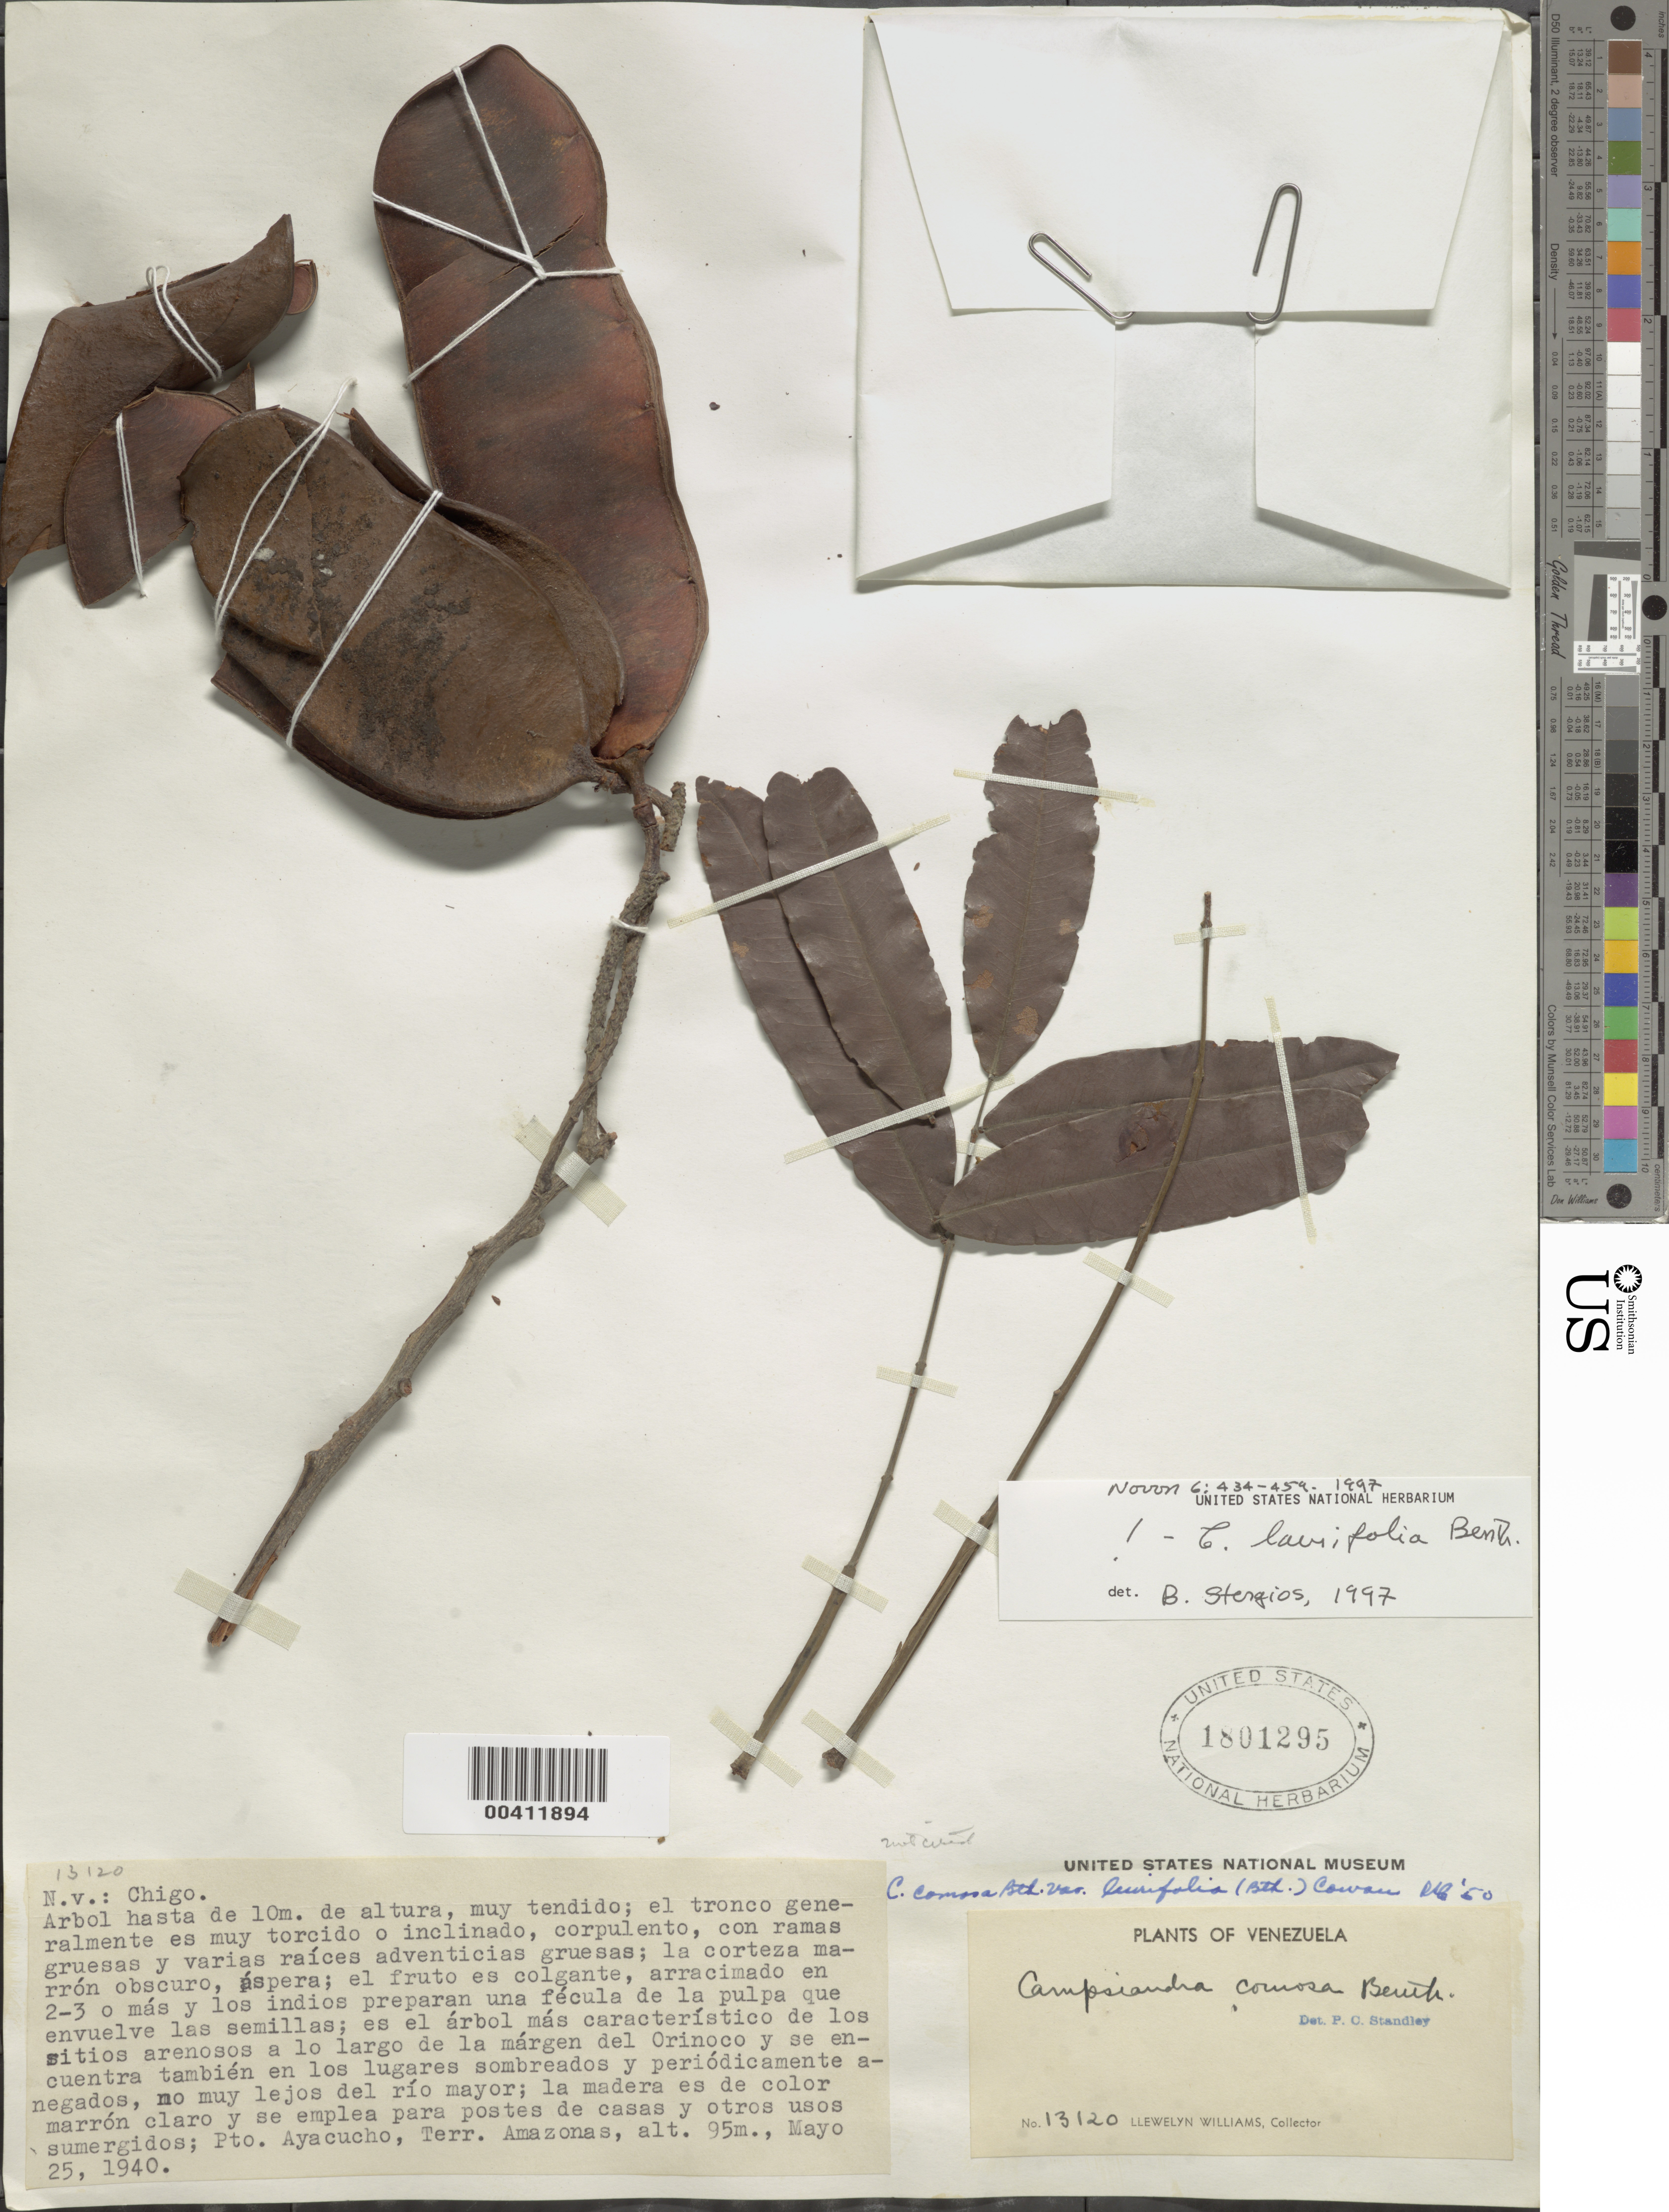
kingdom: Plantae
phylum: Tracheophyta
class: Magnoliopsida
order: Fabales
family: Fabaceae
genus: Campsiandra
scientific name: Campsiandra laurifolia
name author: Benth.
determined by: Cowan, R. S.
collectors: Ll. Williams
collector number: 13120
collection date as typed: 25 May 1940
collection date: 1940-05-25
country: Venezuela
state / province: Amazonas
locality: Pto. ayacucho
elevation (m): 95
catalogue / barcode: US 1801295